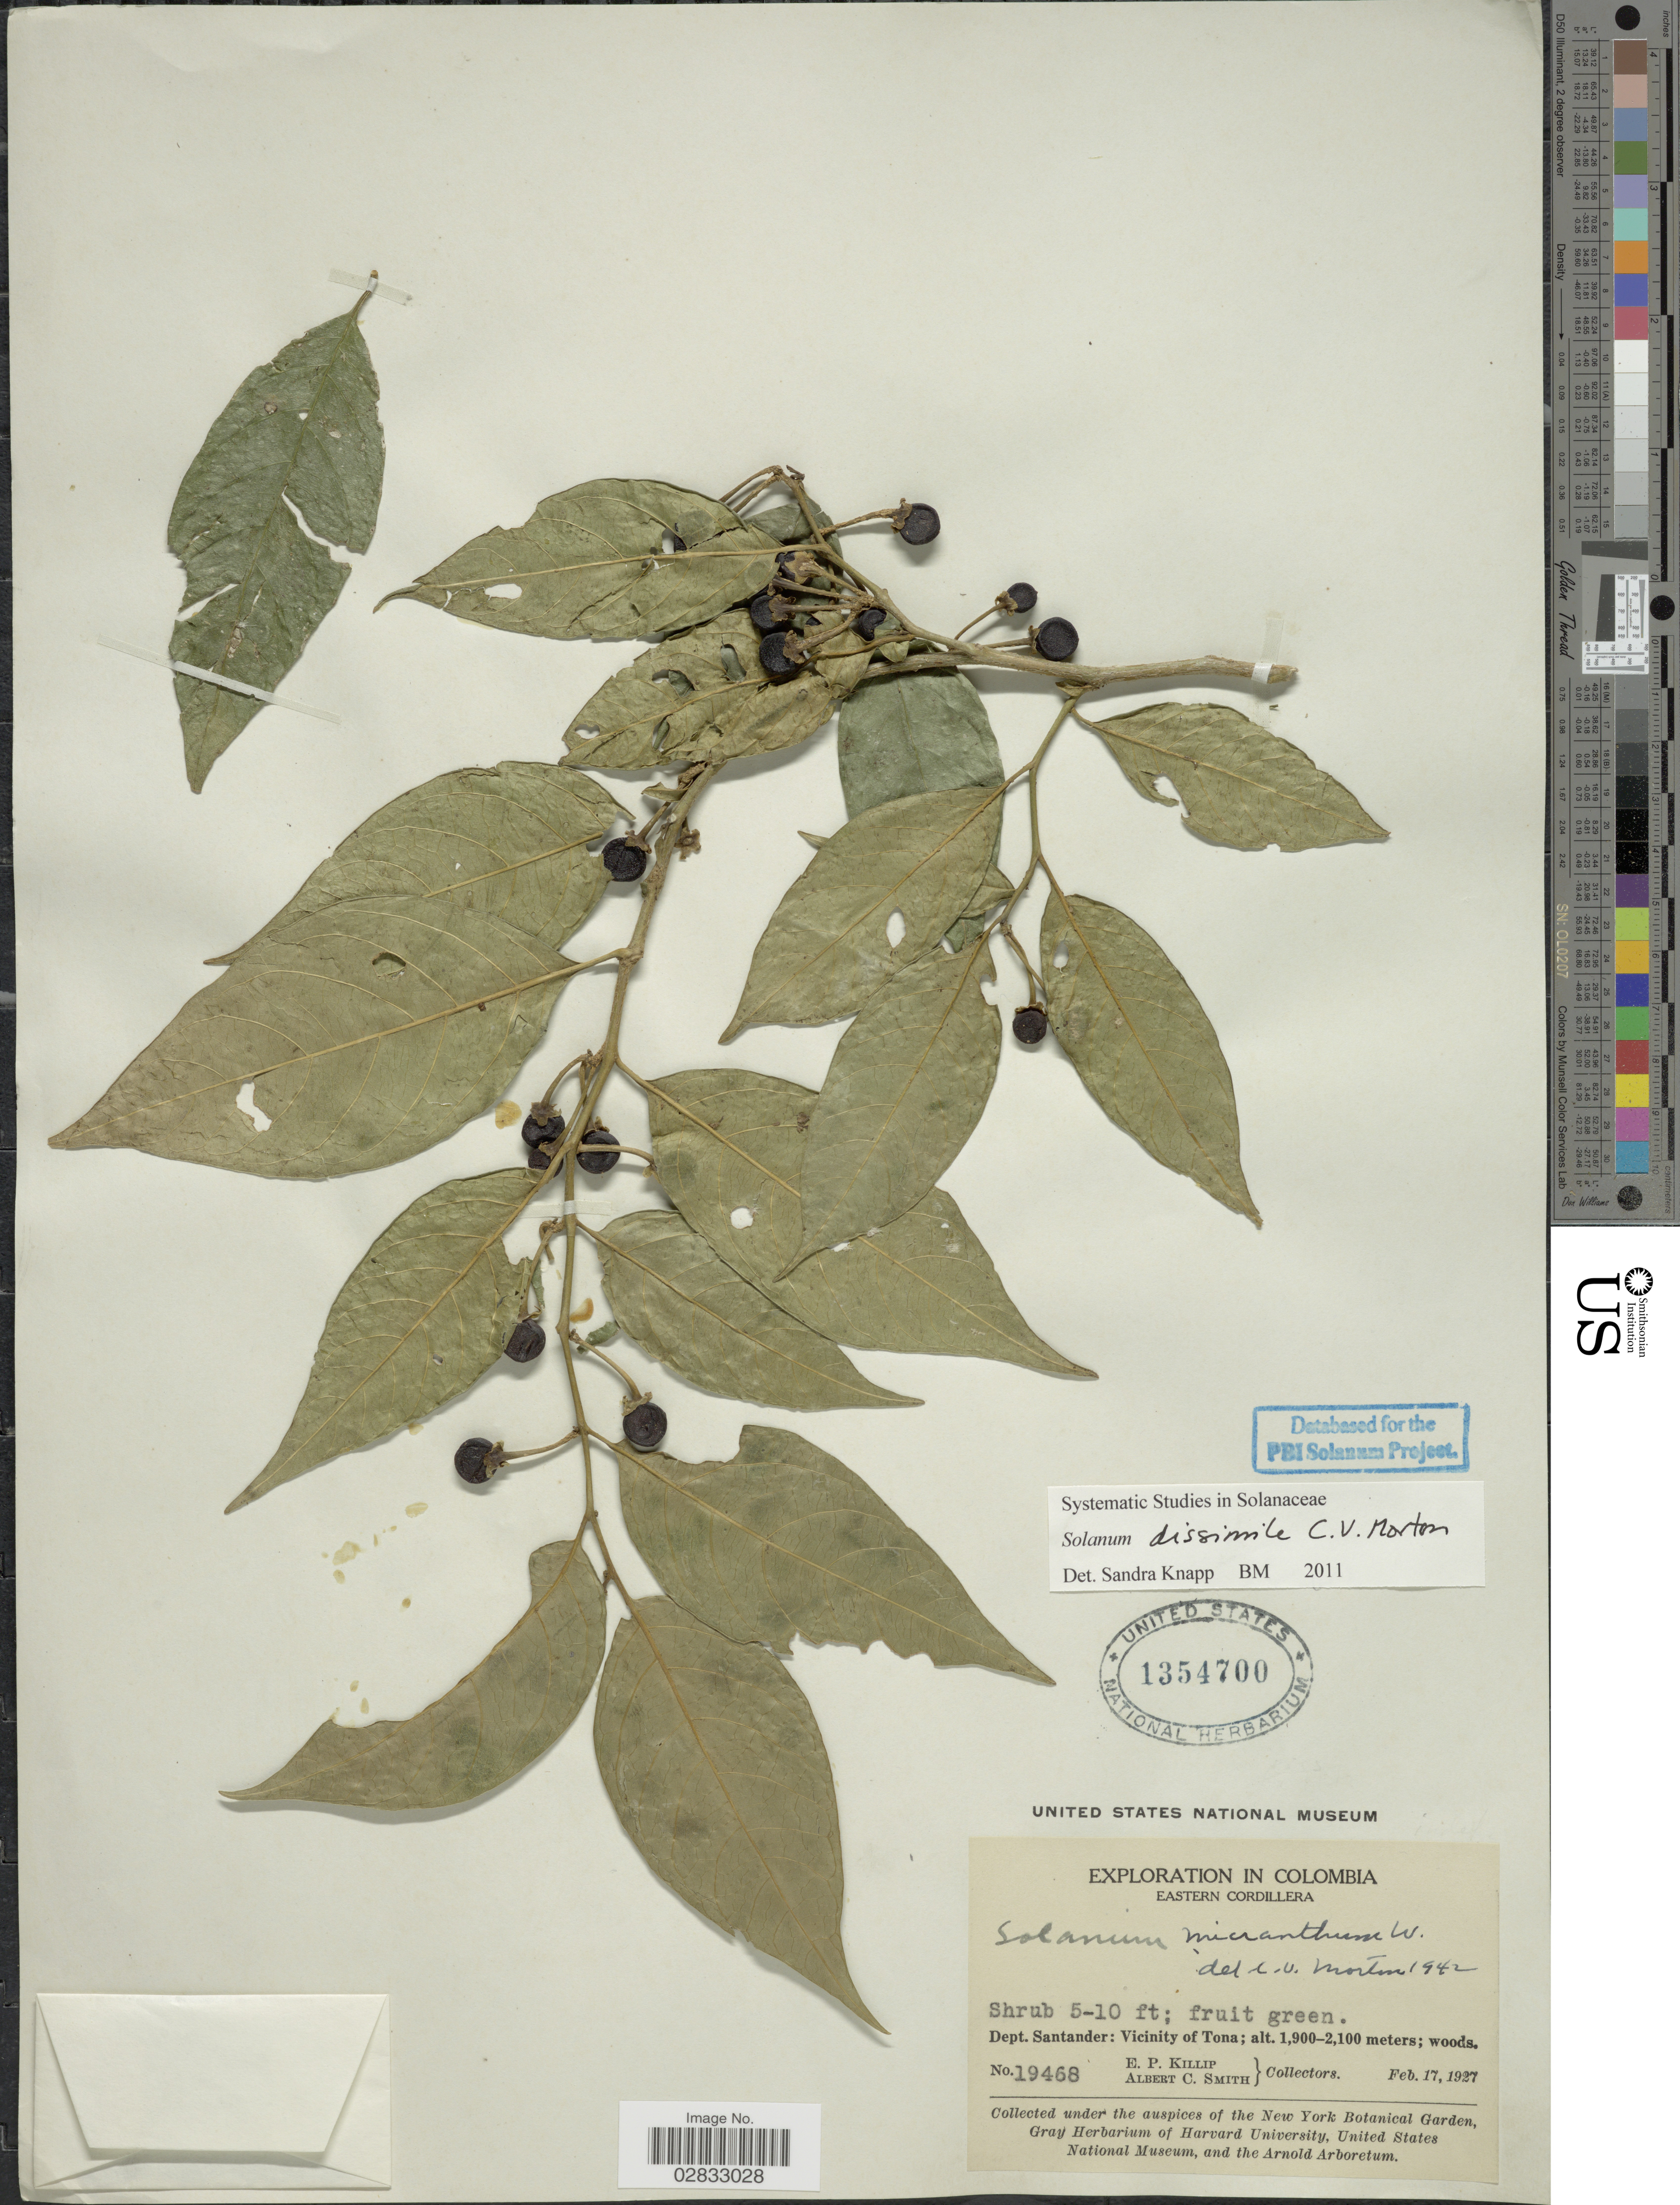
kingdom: Plantae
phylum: Tracheophyta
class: Magnoliopsida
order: Solanales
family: Solanaceae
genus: Solanum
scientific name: Solanum dissimile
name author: C.V. Morton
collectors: E. P. Killip & A. C. Smith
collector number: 19468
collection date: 1927-02-17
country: Colombia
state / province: Santander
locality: Eastern Cordillera. Dept. Santander: Vicinity of Tona.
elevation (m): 1900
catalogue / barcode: US 1354700